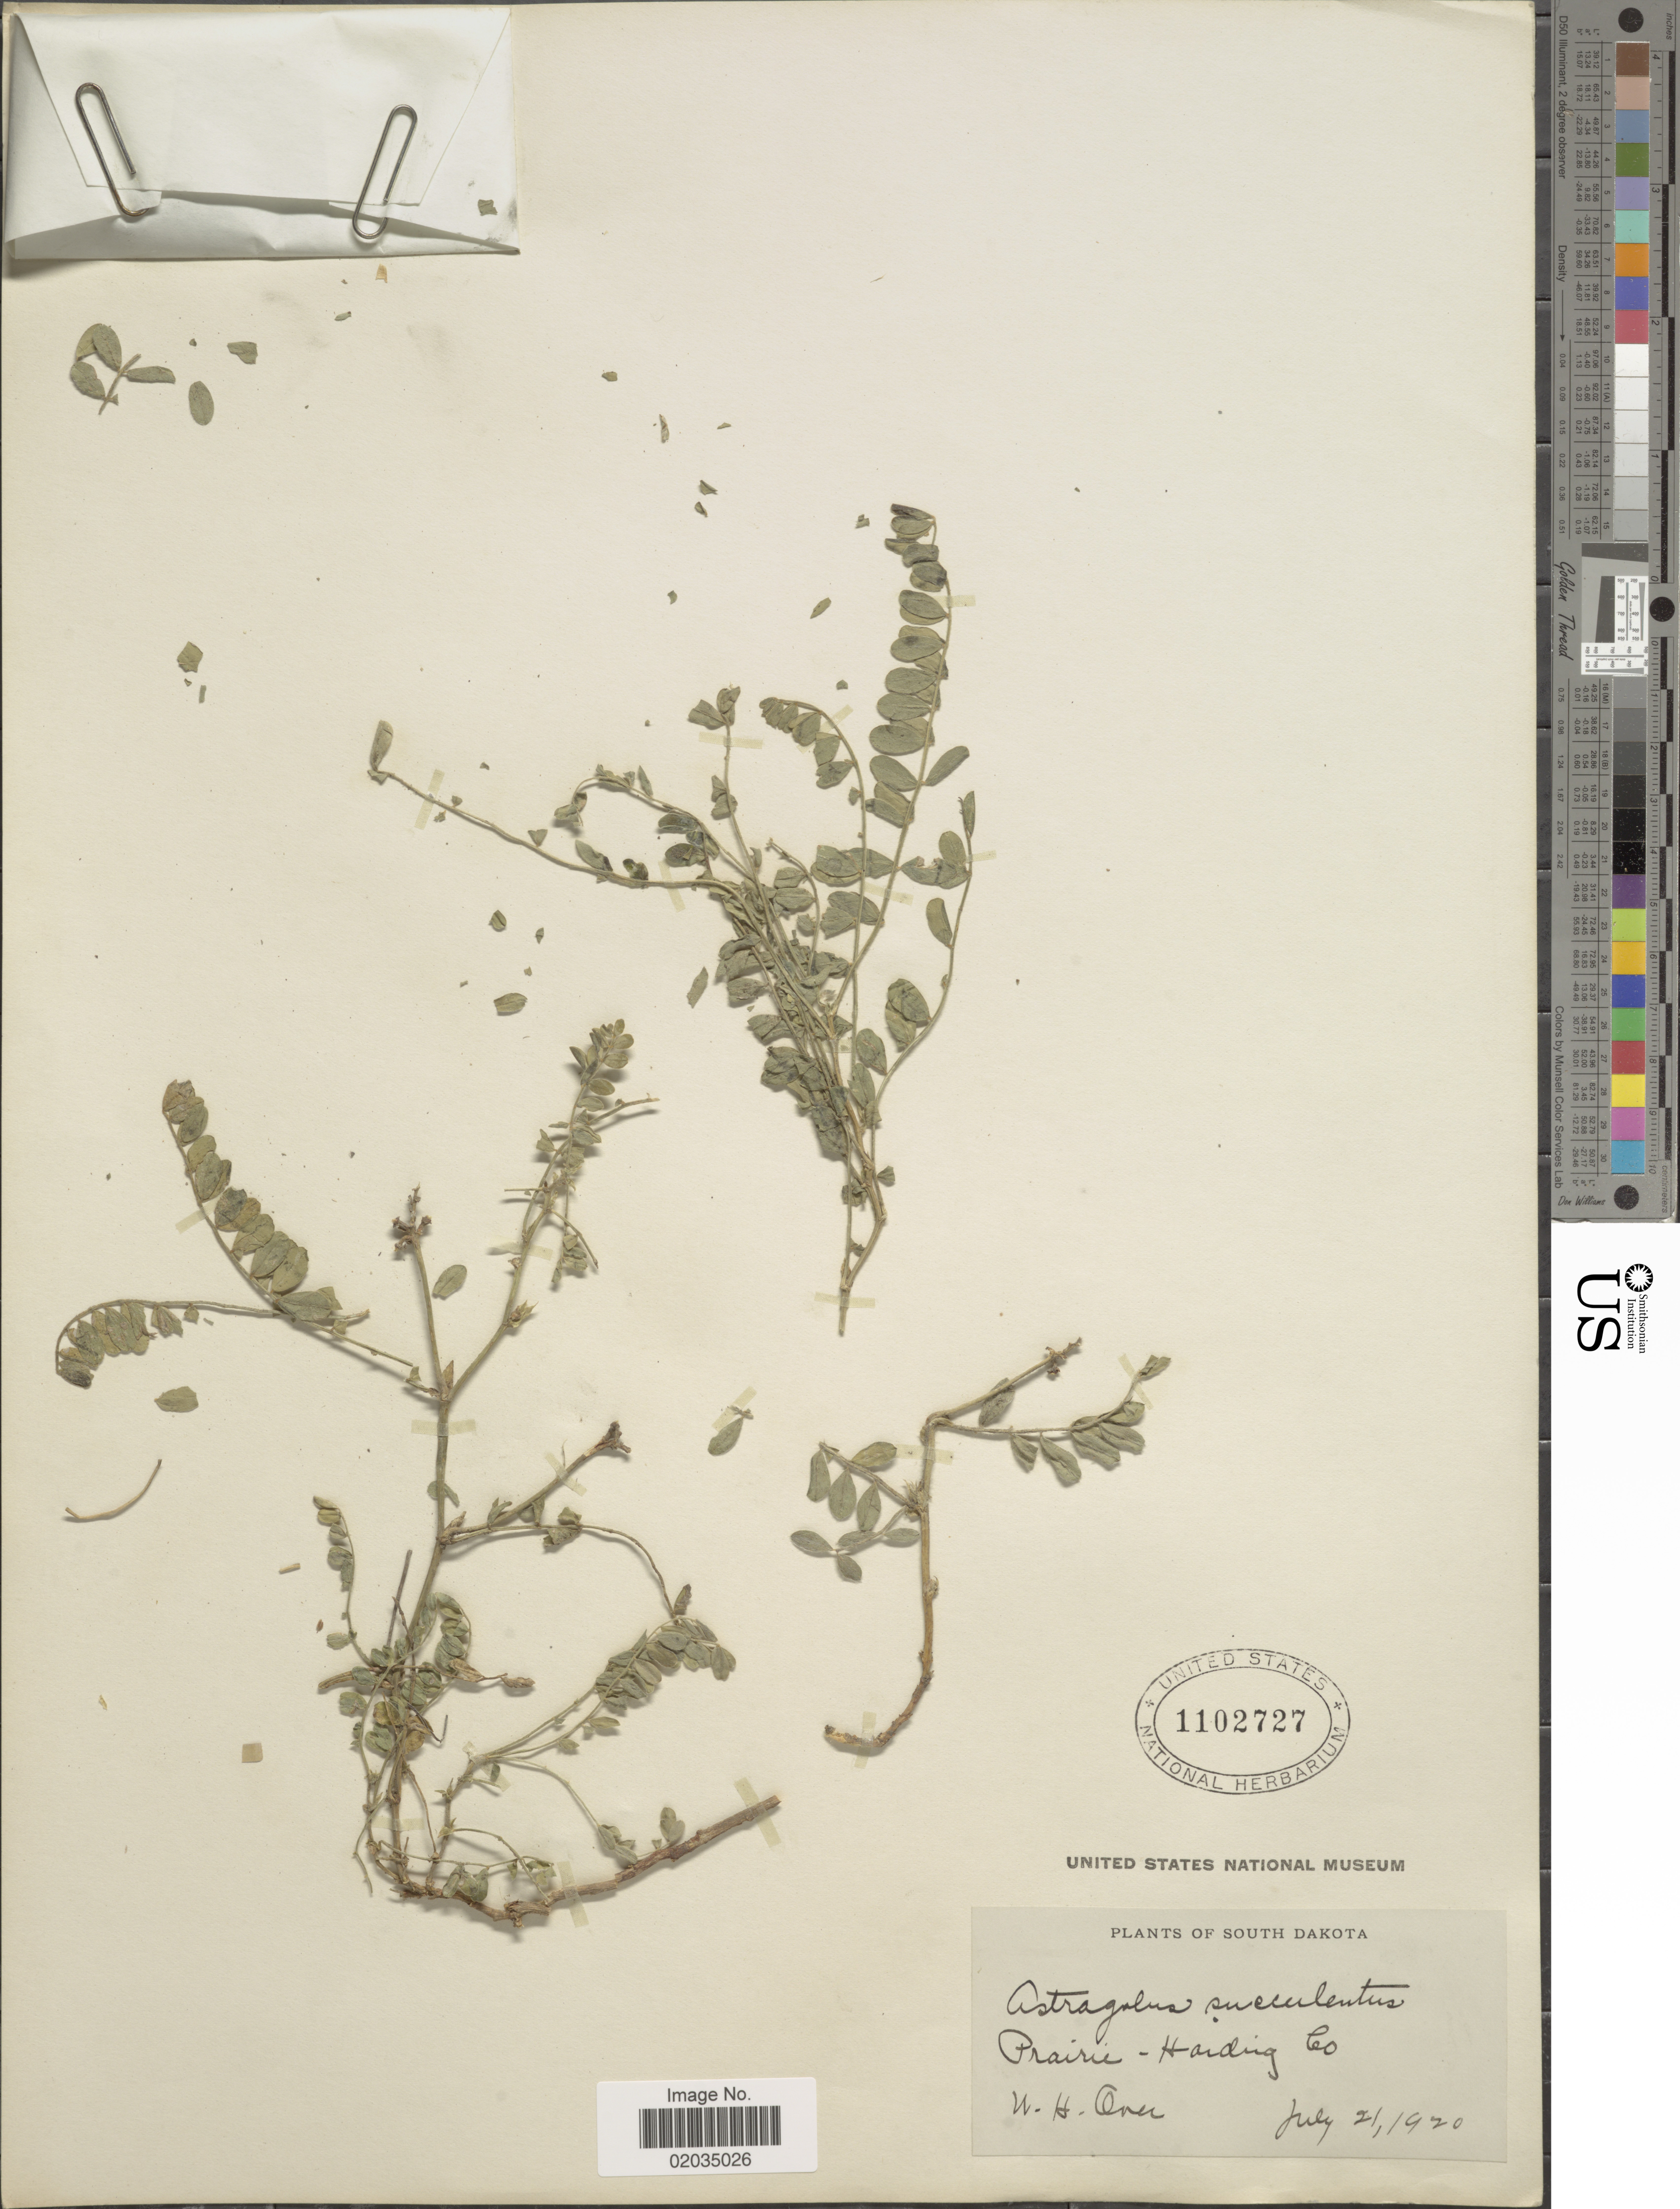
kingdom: Plantae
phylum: Tracheophyta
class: Magnoliopsida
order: Fabales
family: Fabaceae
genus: Astragalus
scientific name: Astragalus succulentus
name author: Richardson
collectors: W. Over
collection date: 1920-07-21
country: United States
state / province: South Dakota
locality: Prairie - Harding Co.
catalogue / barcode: US 1102727